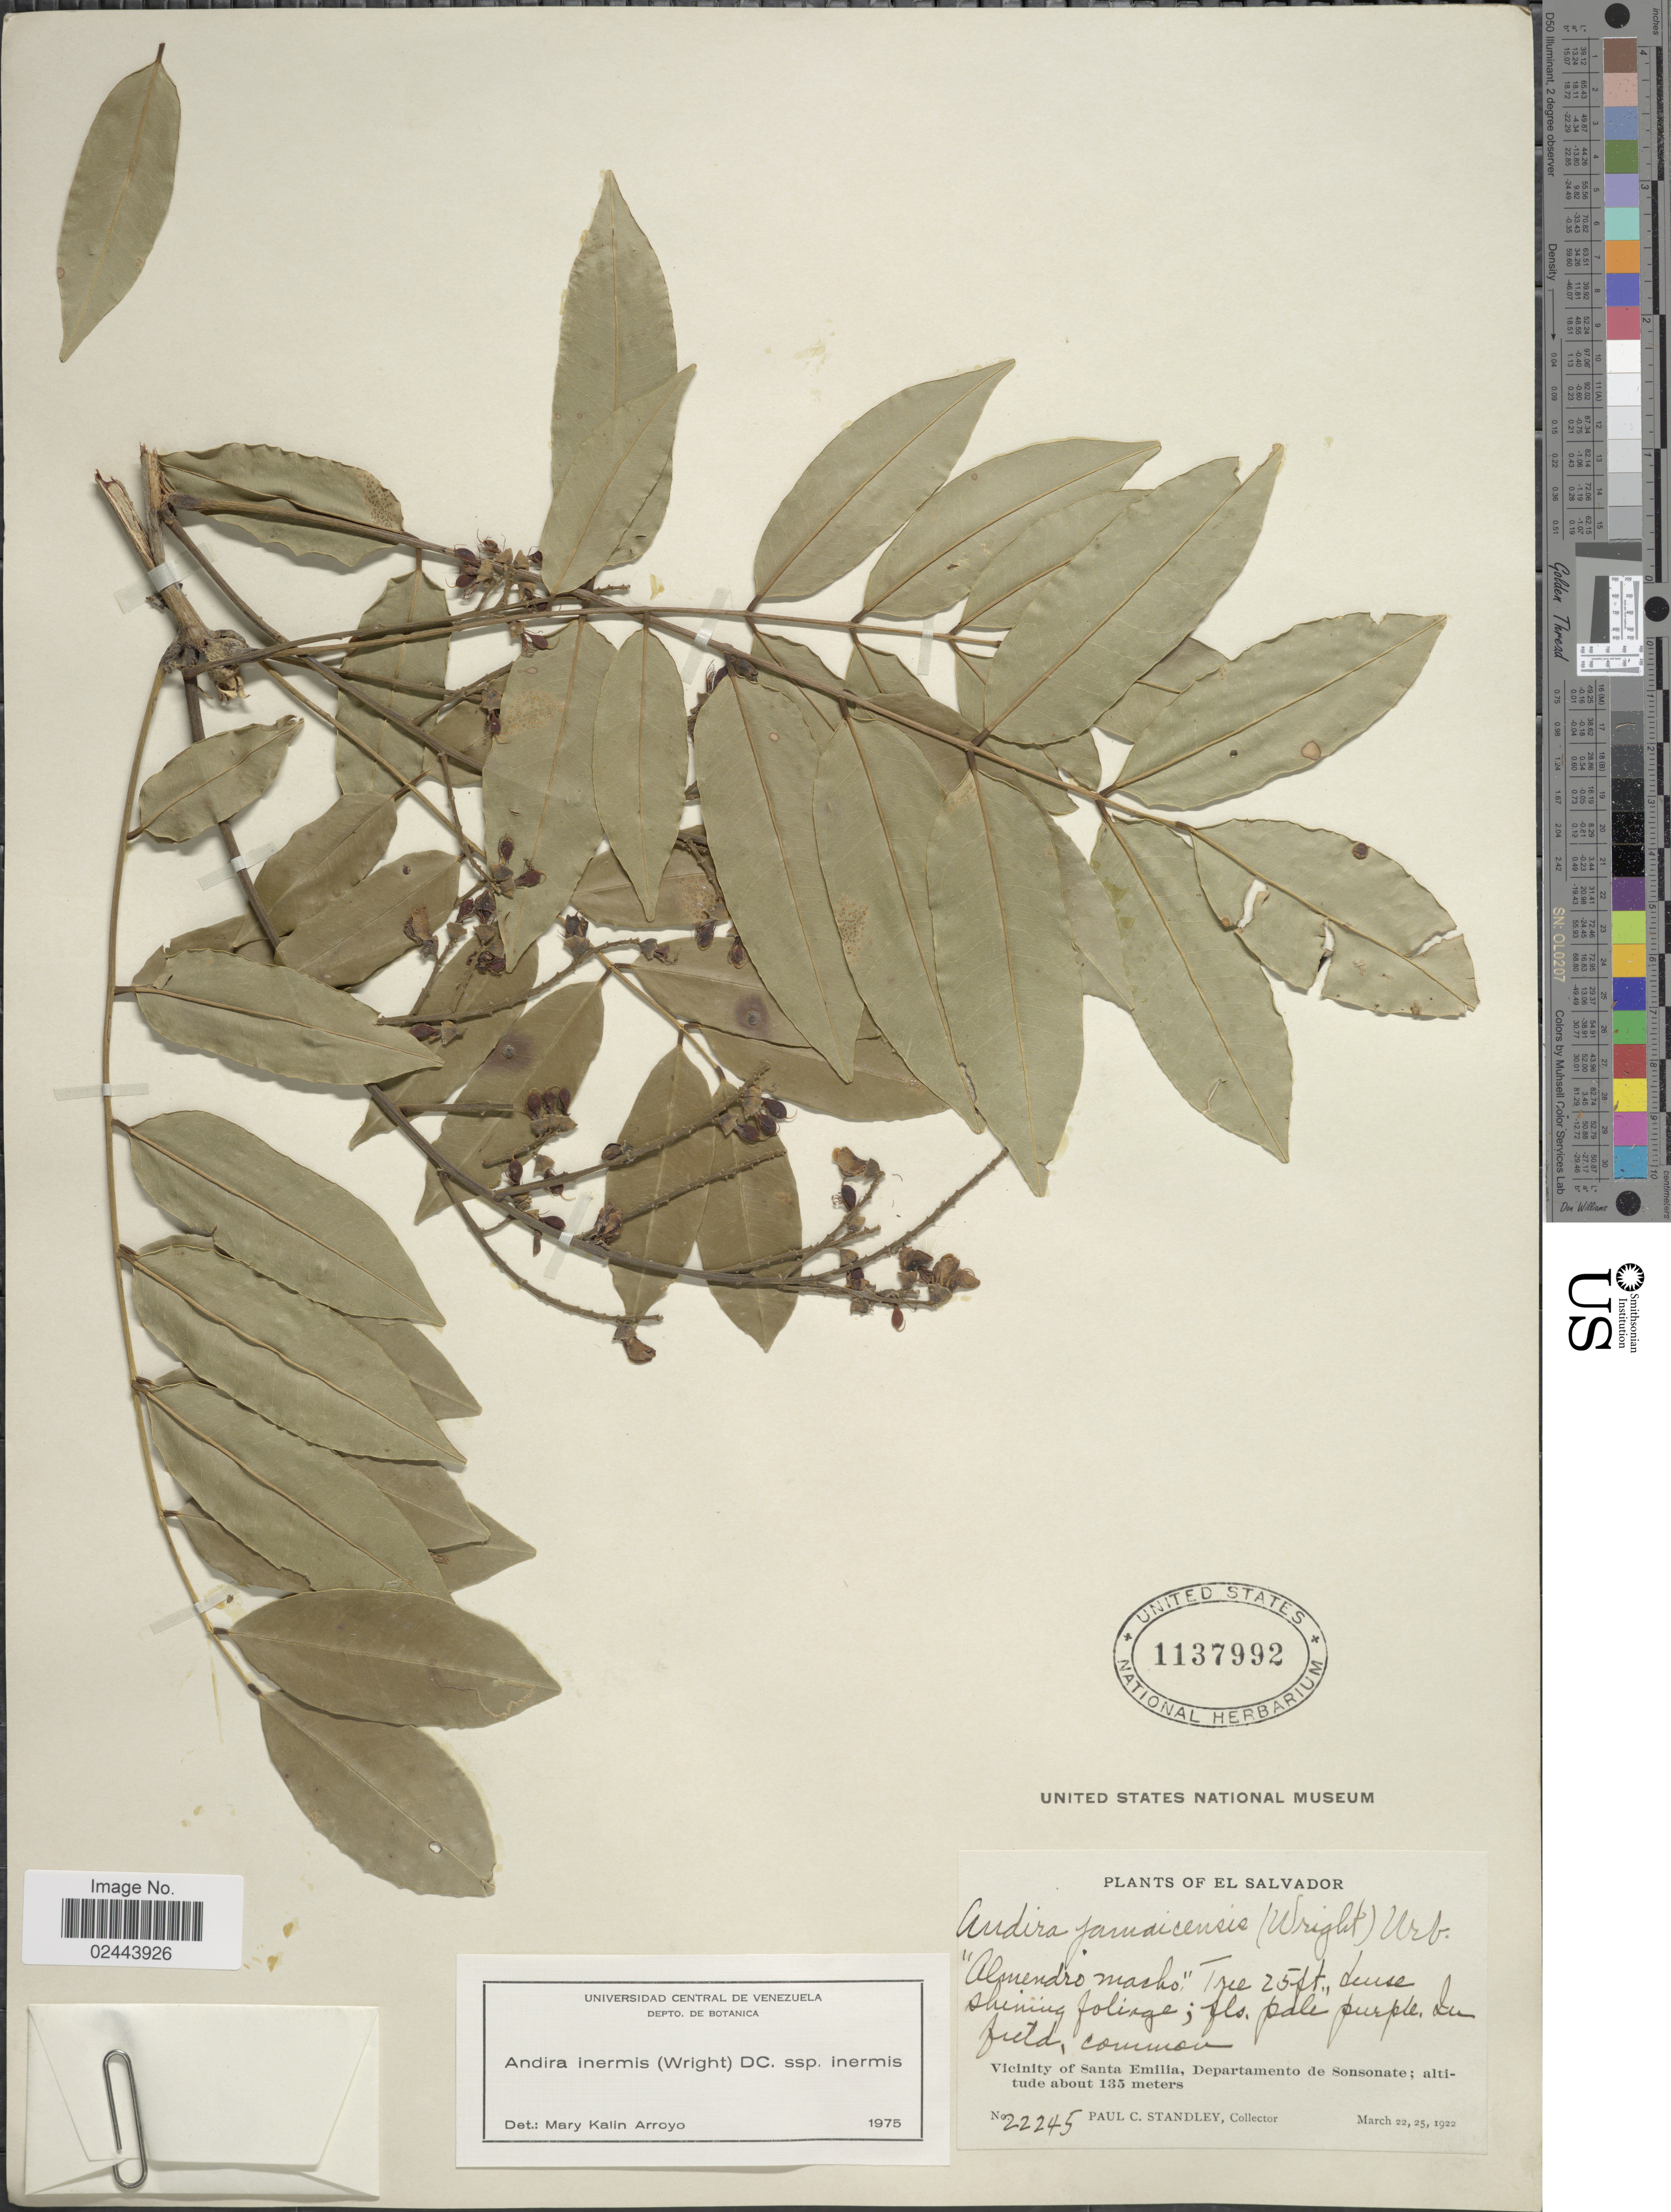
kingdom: Plantae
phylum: Tracheophyta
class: Magnoliopsida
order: Fabales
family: Fabaceae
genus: Andira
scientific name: Andira inermis subsp. inermis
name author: (W. Wright) Kunth ex DC.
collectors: P. C. Standley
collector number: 22245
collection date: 1922-03-22/1922-03-25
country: El Salvador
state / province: Sonsonate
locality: Vicinity of Santa Emilia, Departamento de Sonsonate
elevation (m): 135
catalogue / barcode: US 1137992